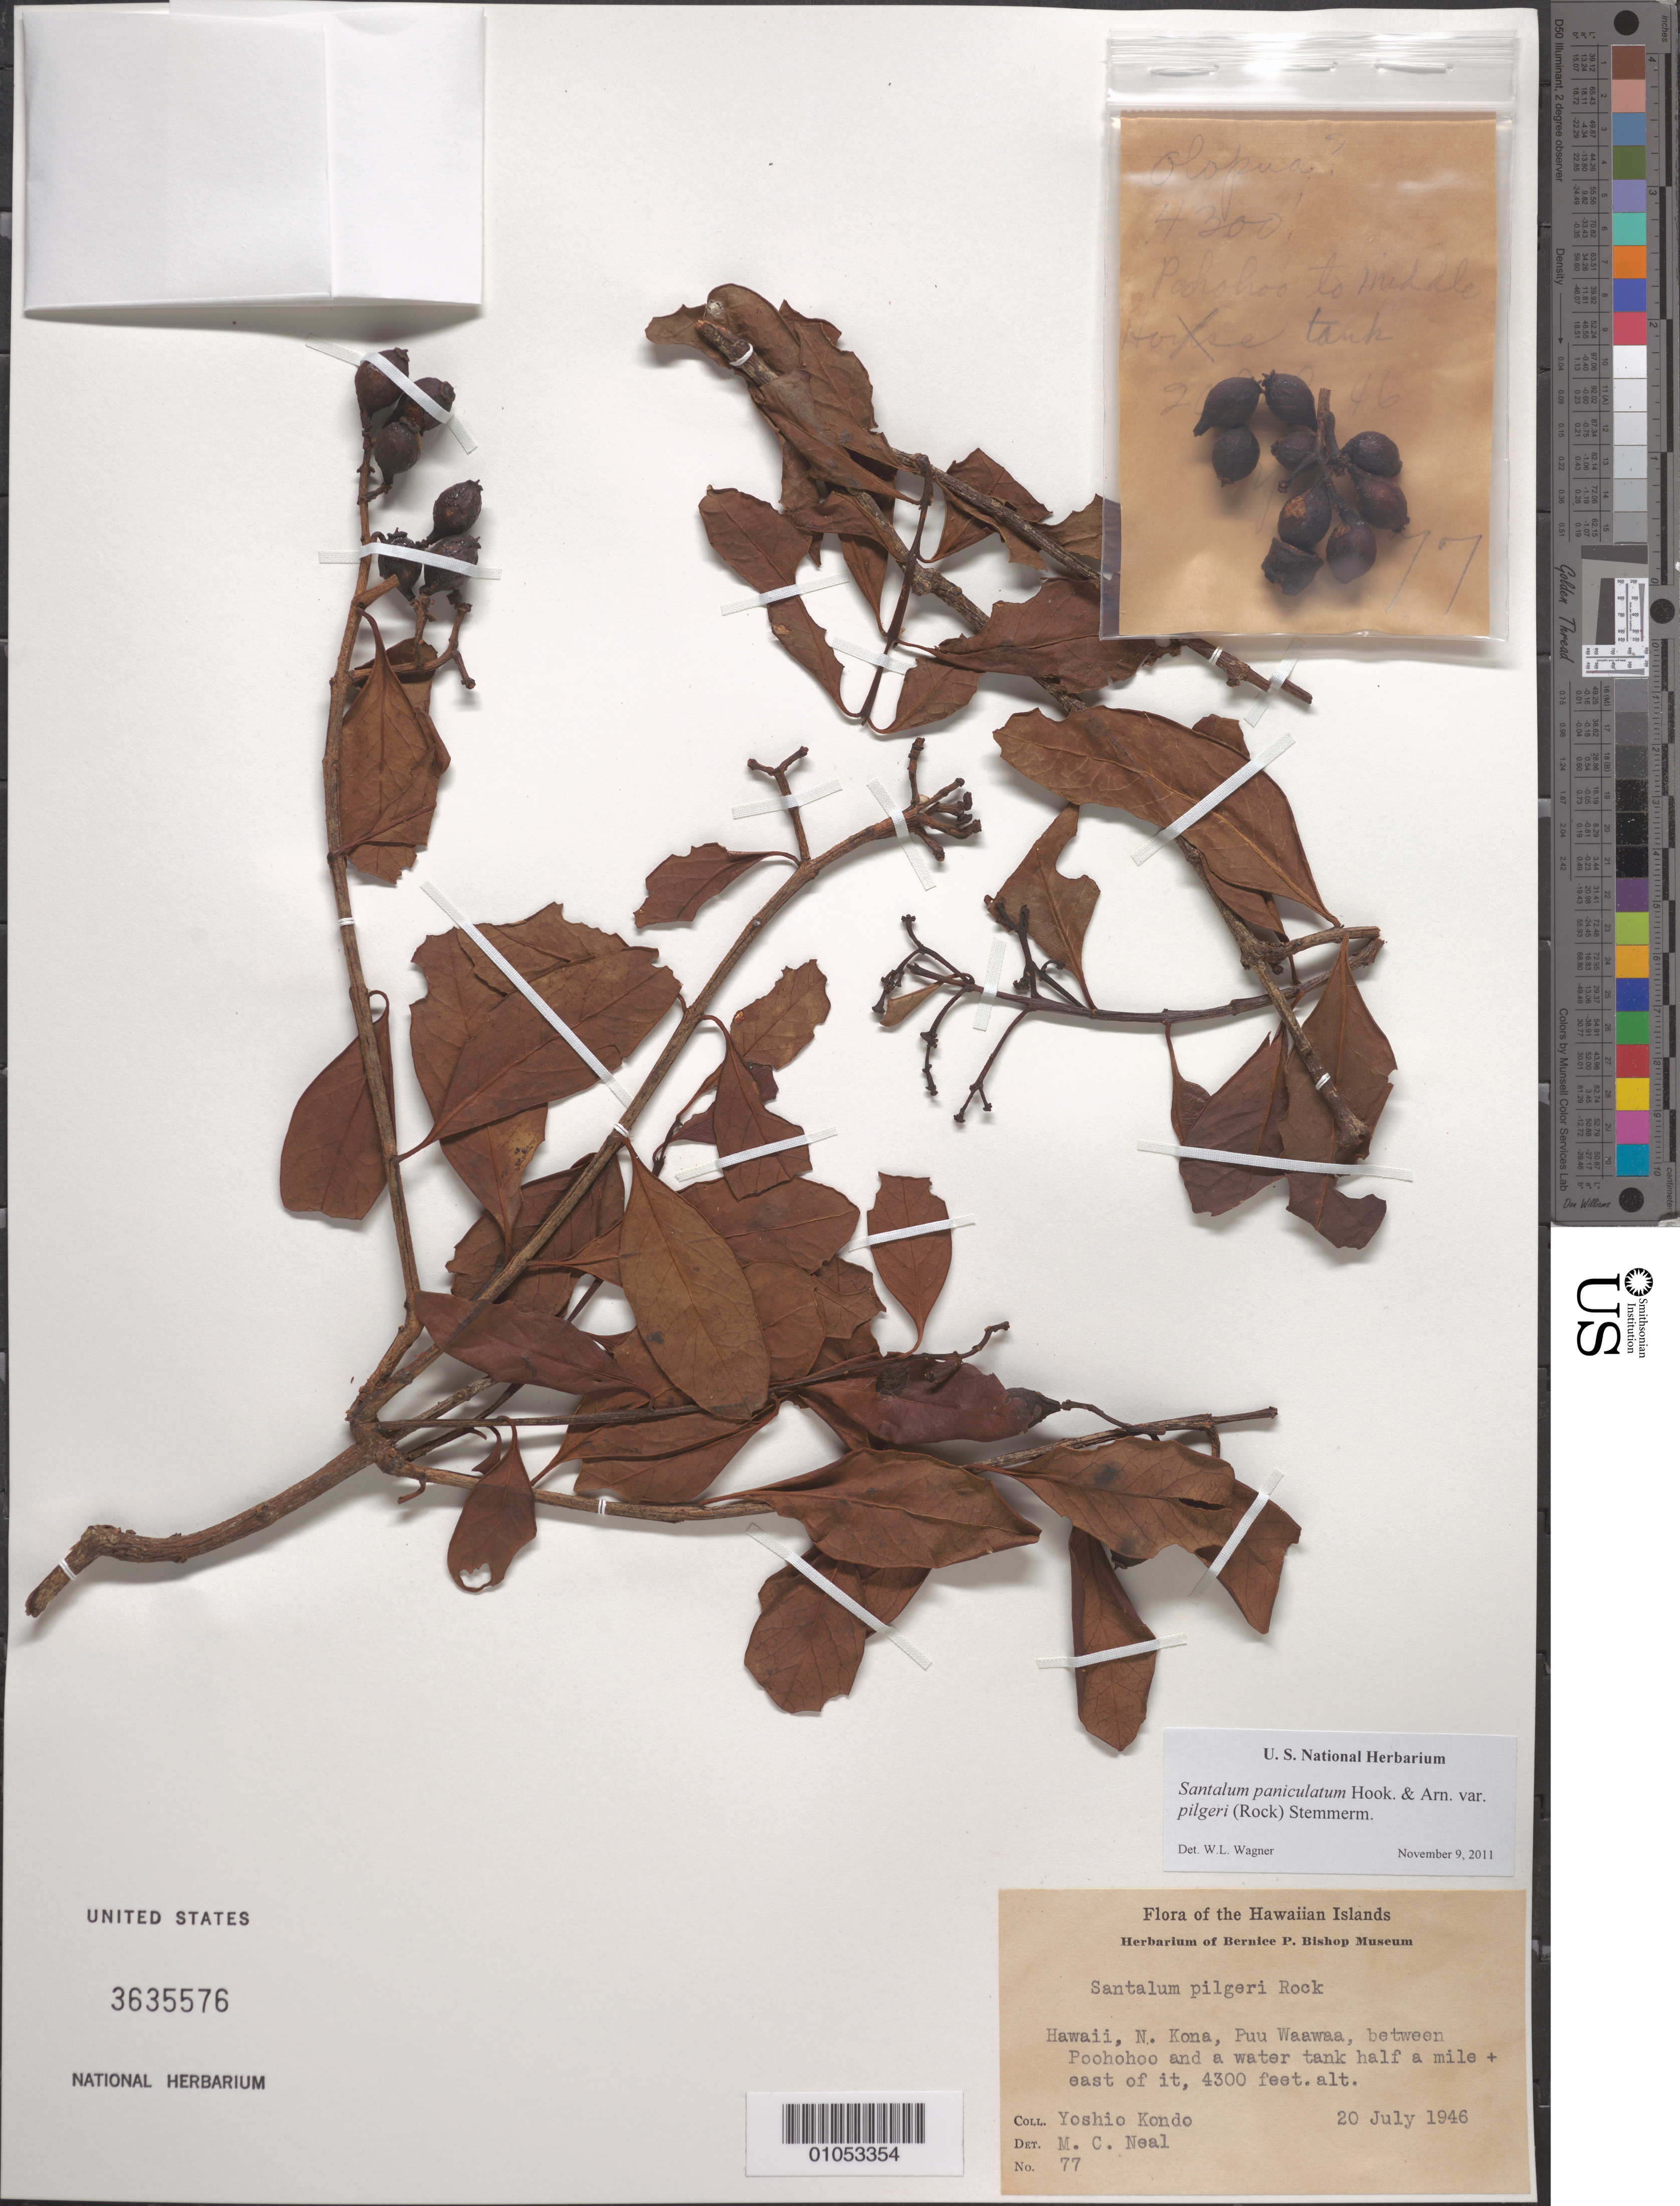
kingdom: Plantae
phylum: Tracheophyta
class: Magnoliopsida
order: Santalales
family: Santalaceae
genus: Santalum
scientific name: Santalum paniculatum var. pilgeri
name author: (Rock) Stemmerm.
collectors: Y. Kondo & W. Ning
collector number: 77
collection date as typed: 20 Jul 1946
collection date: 1946-07-20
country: United States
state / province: Hawaii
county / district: Hawaii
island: Hawaii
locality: N. Kona, Puu Waawaa, between Poohohoo and a water tank half a mile + east of it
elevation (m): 1311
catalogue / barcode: US 3635576